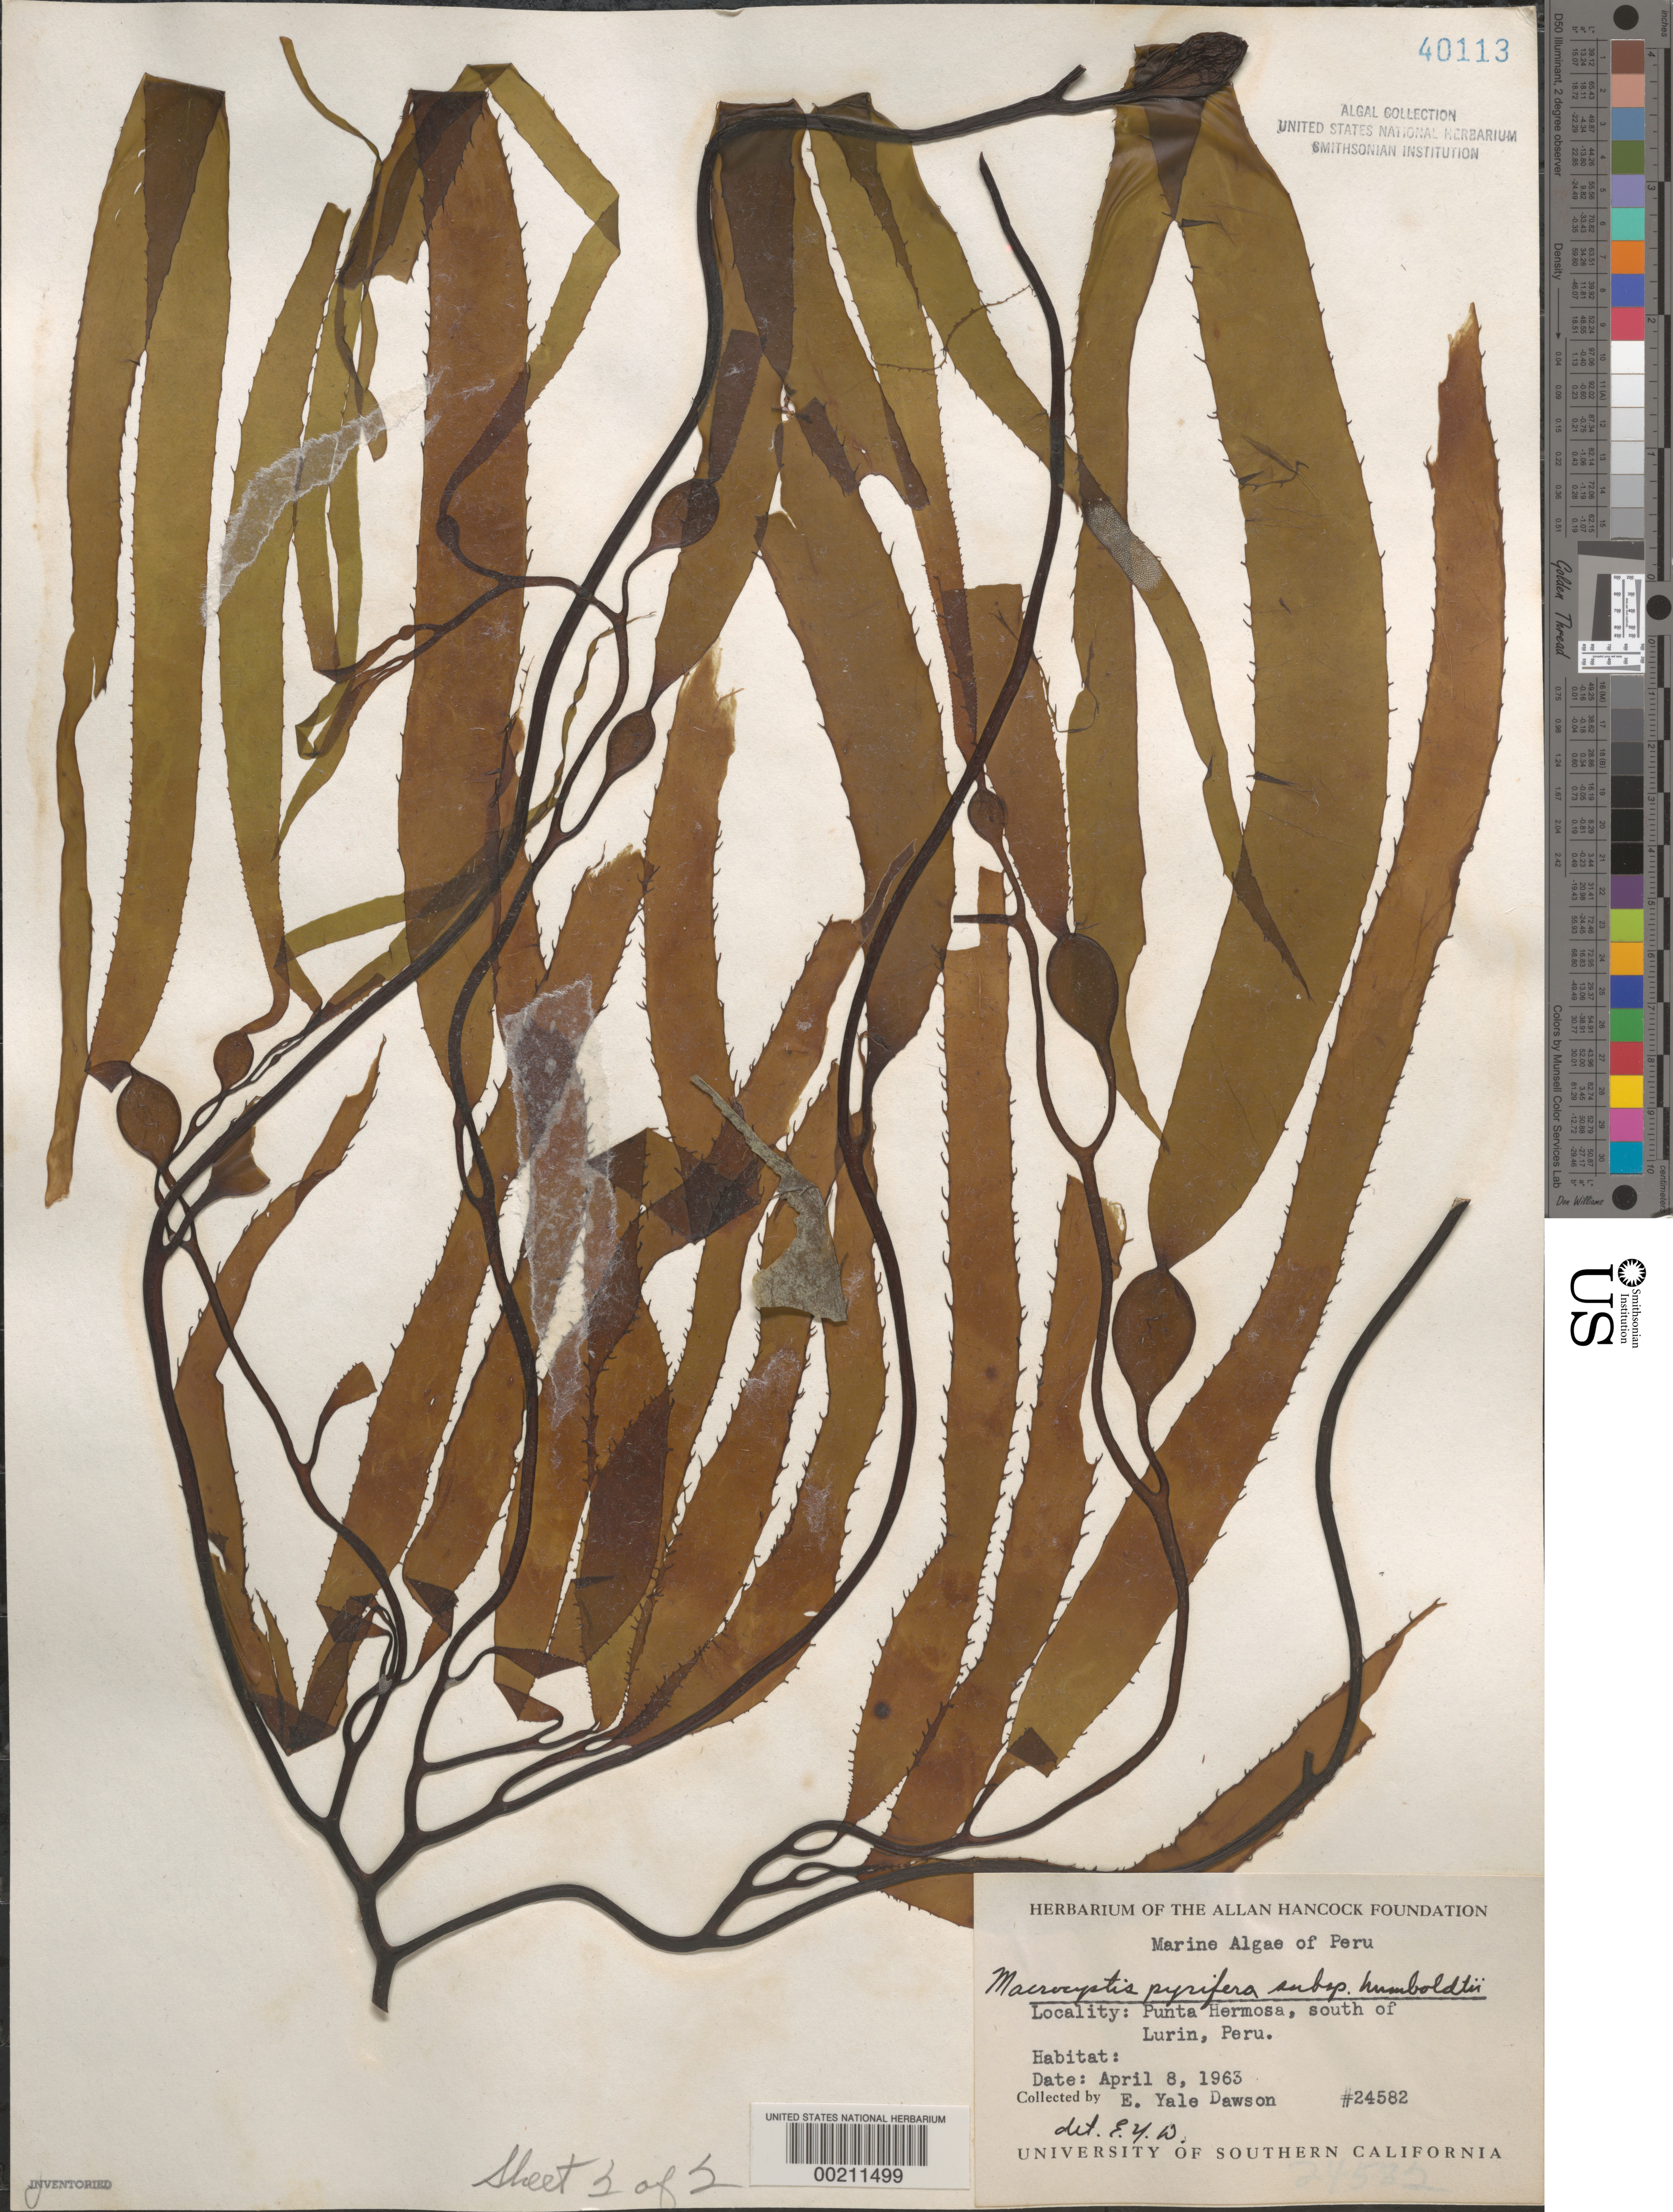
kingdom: Chromista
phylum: Ochrophyta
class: Phaeophyceae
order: Laminariales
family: Laminariaceae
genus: Macrocystis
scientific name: Macrocystis pyrifera subsp. humboldtii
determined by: Dawson, E. Y.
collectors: E. Y. Dawson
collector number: EYD 24582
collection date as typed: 08 Apr 1963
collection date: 1963-04-08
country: Peru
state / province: Lima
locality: Punta hermosa, south of lurin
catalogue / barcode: US 40113